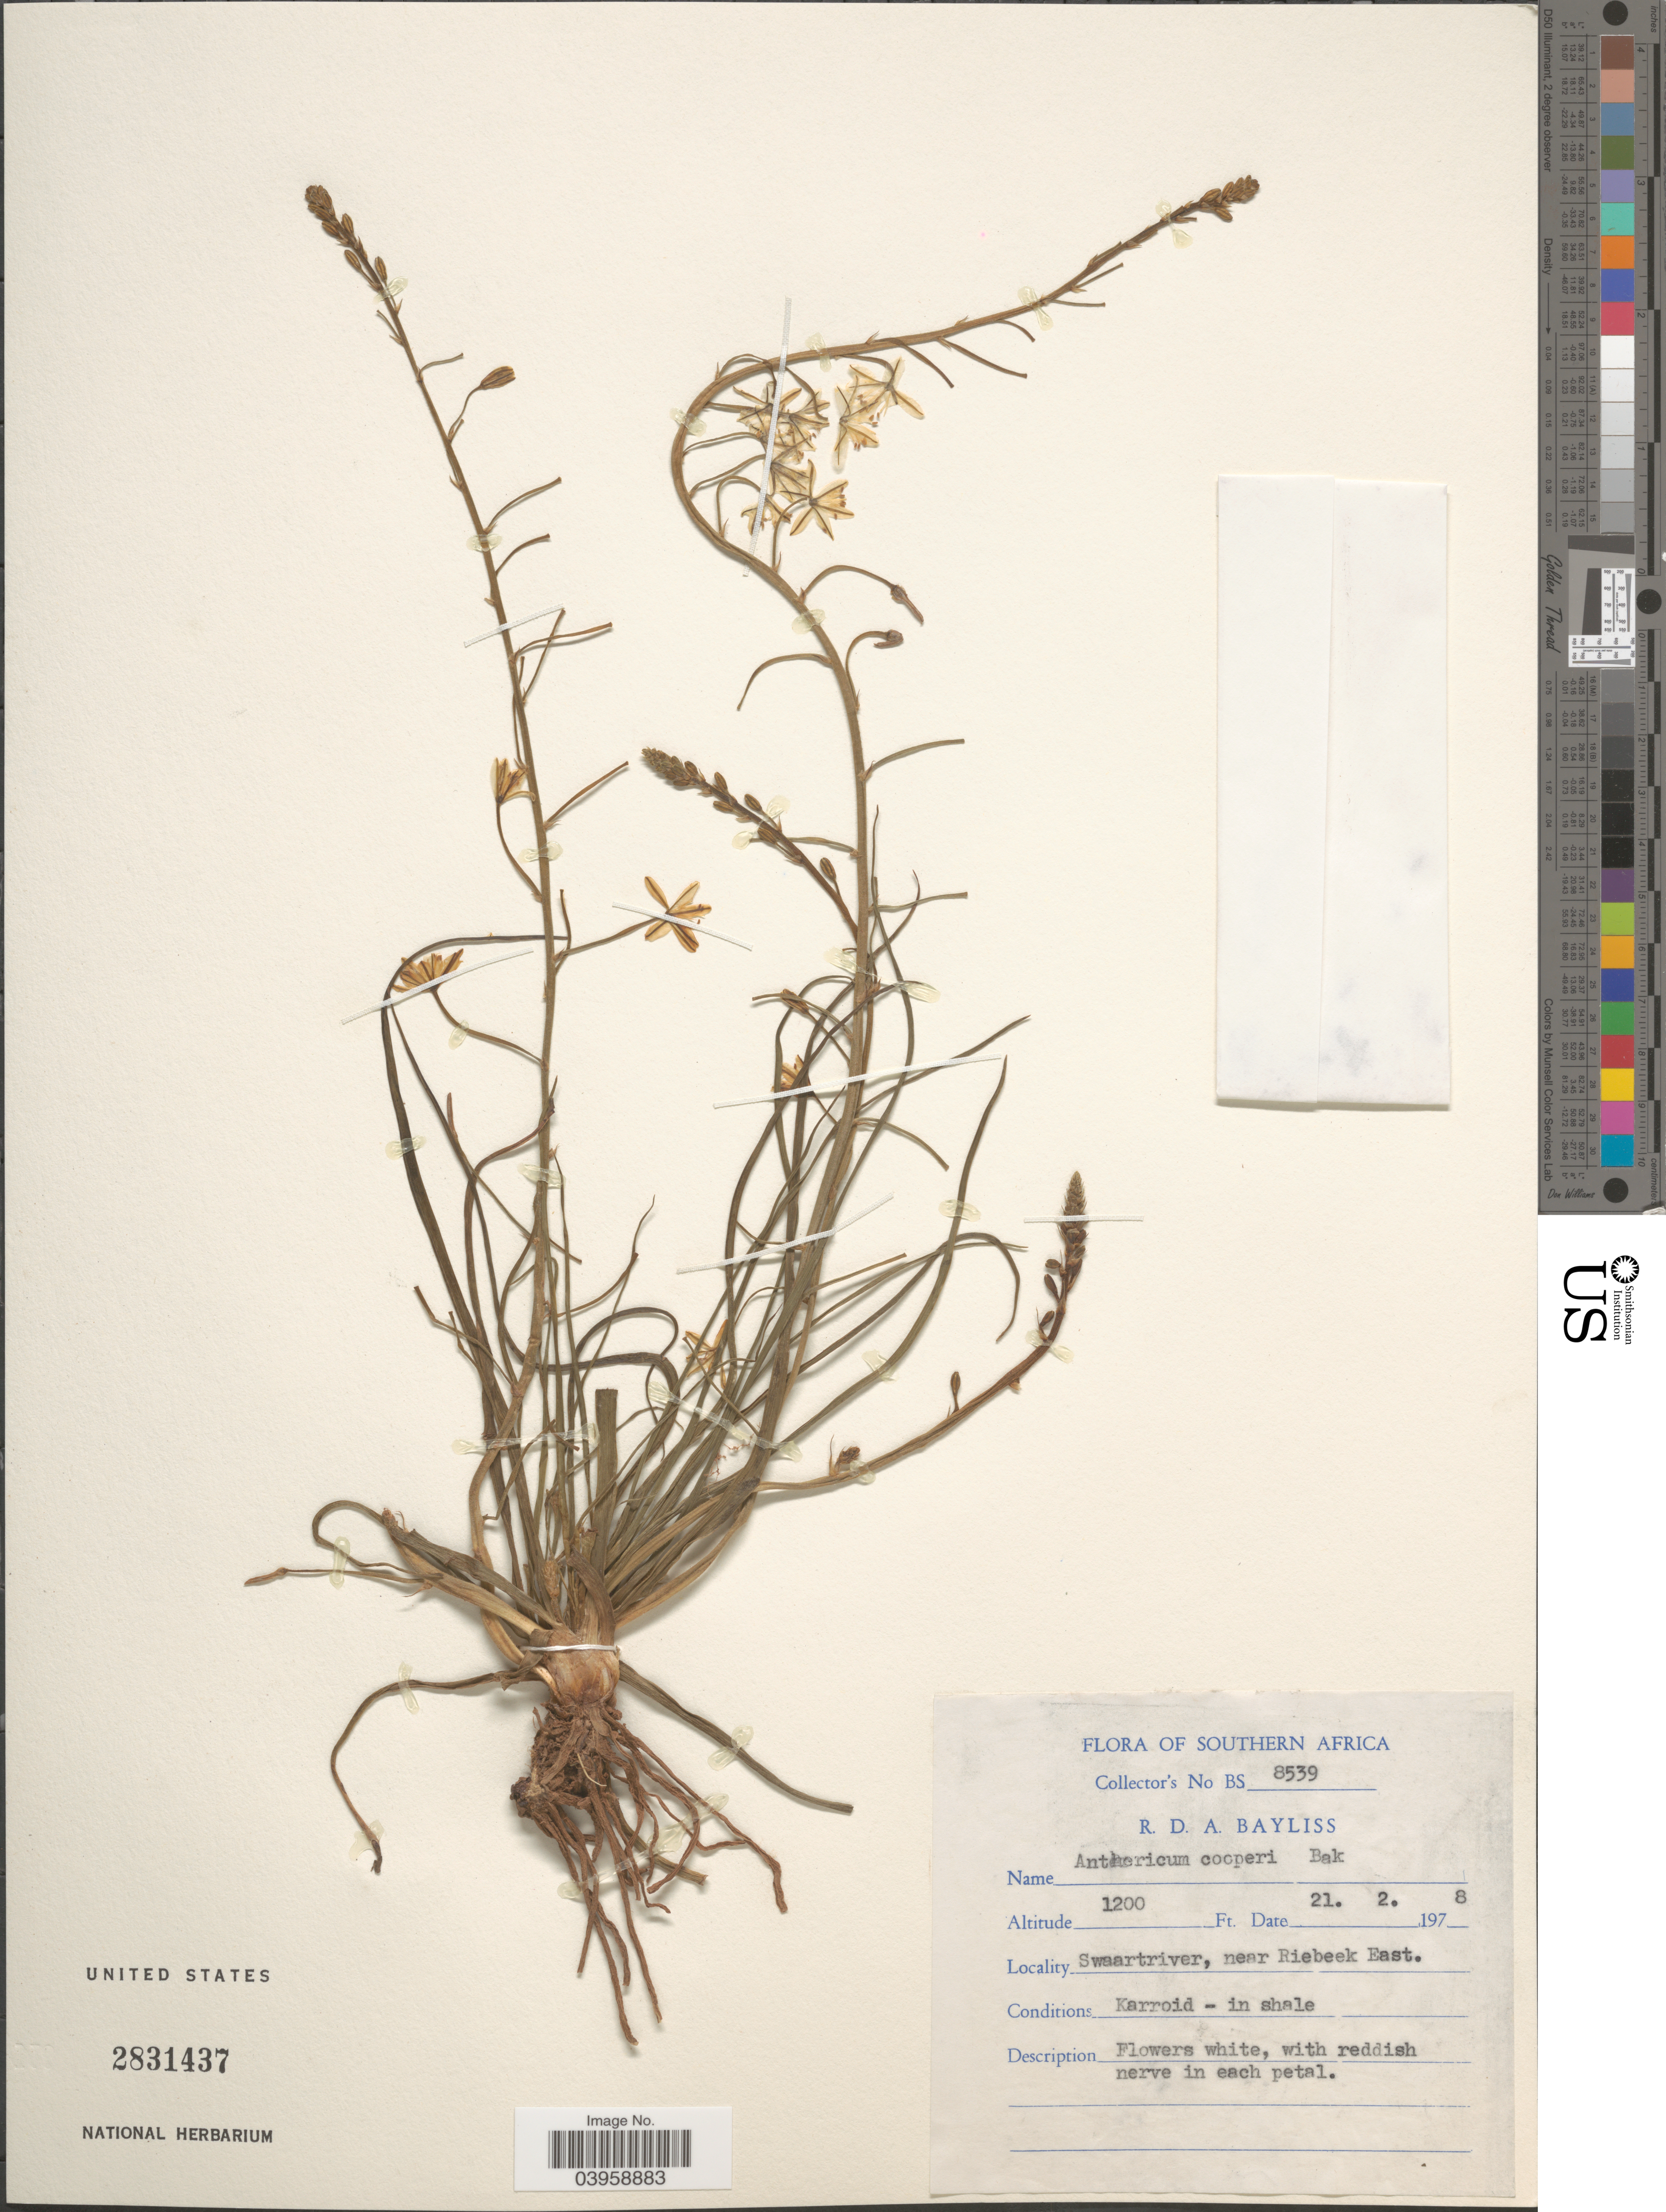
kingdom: Plantae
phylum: Tracheophyta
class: Liliopsida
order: Asparagales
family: Asparagaceae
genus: Anthericum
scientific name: Anthericum cooperi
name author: Baker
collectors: R. Bayliss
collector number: BS 8539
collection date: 1978-02-21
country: South Africa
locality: Southern Africa. Swaartriver, near Riebeek East.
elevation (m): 366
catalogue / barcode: US 2831437